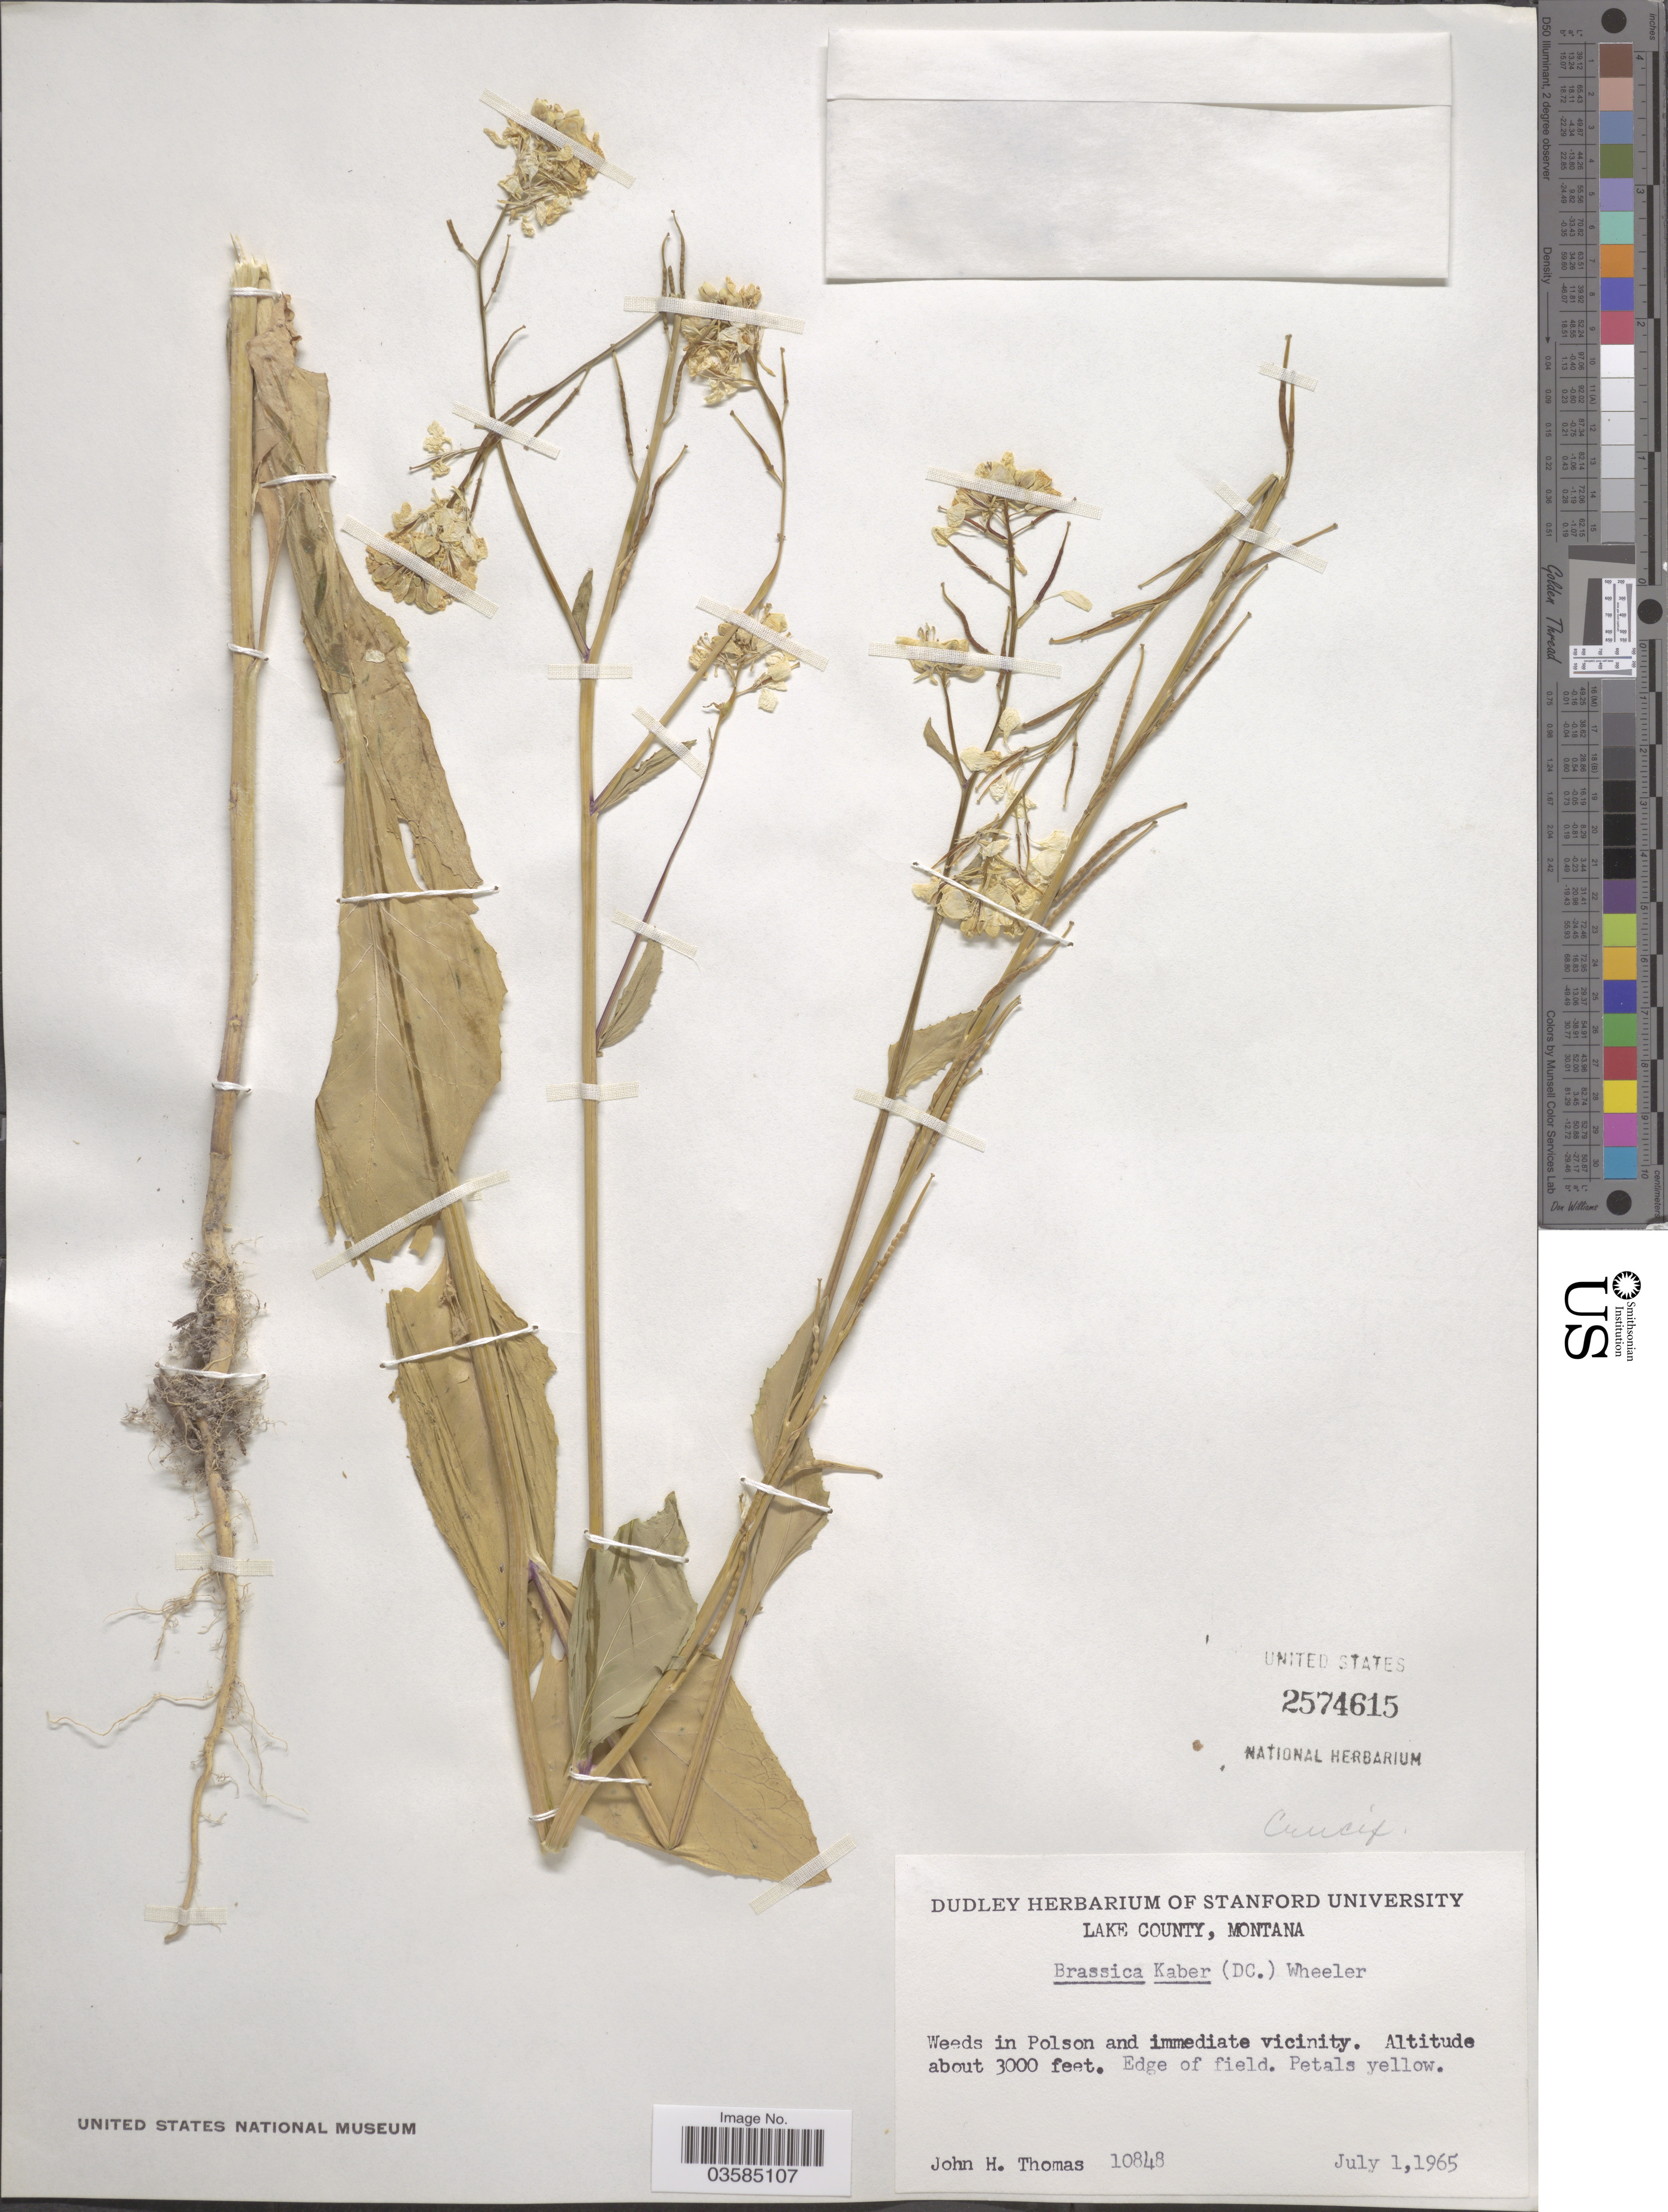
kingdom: Plantae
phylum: Tracheophyta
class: Magnoliopsida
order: Brassicales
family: Brassicaceae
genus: Brassica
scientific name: Brassica kaber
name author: (DC.) L.C. Wheeler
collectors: J. H. Thomas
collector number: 10848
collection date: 1965-07-01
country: United States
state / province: Montana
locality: Lake County. Polson and immediate vicinity. Edge of field.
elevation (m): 914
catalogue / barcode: US 2574615